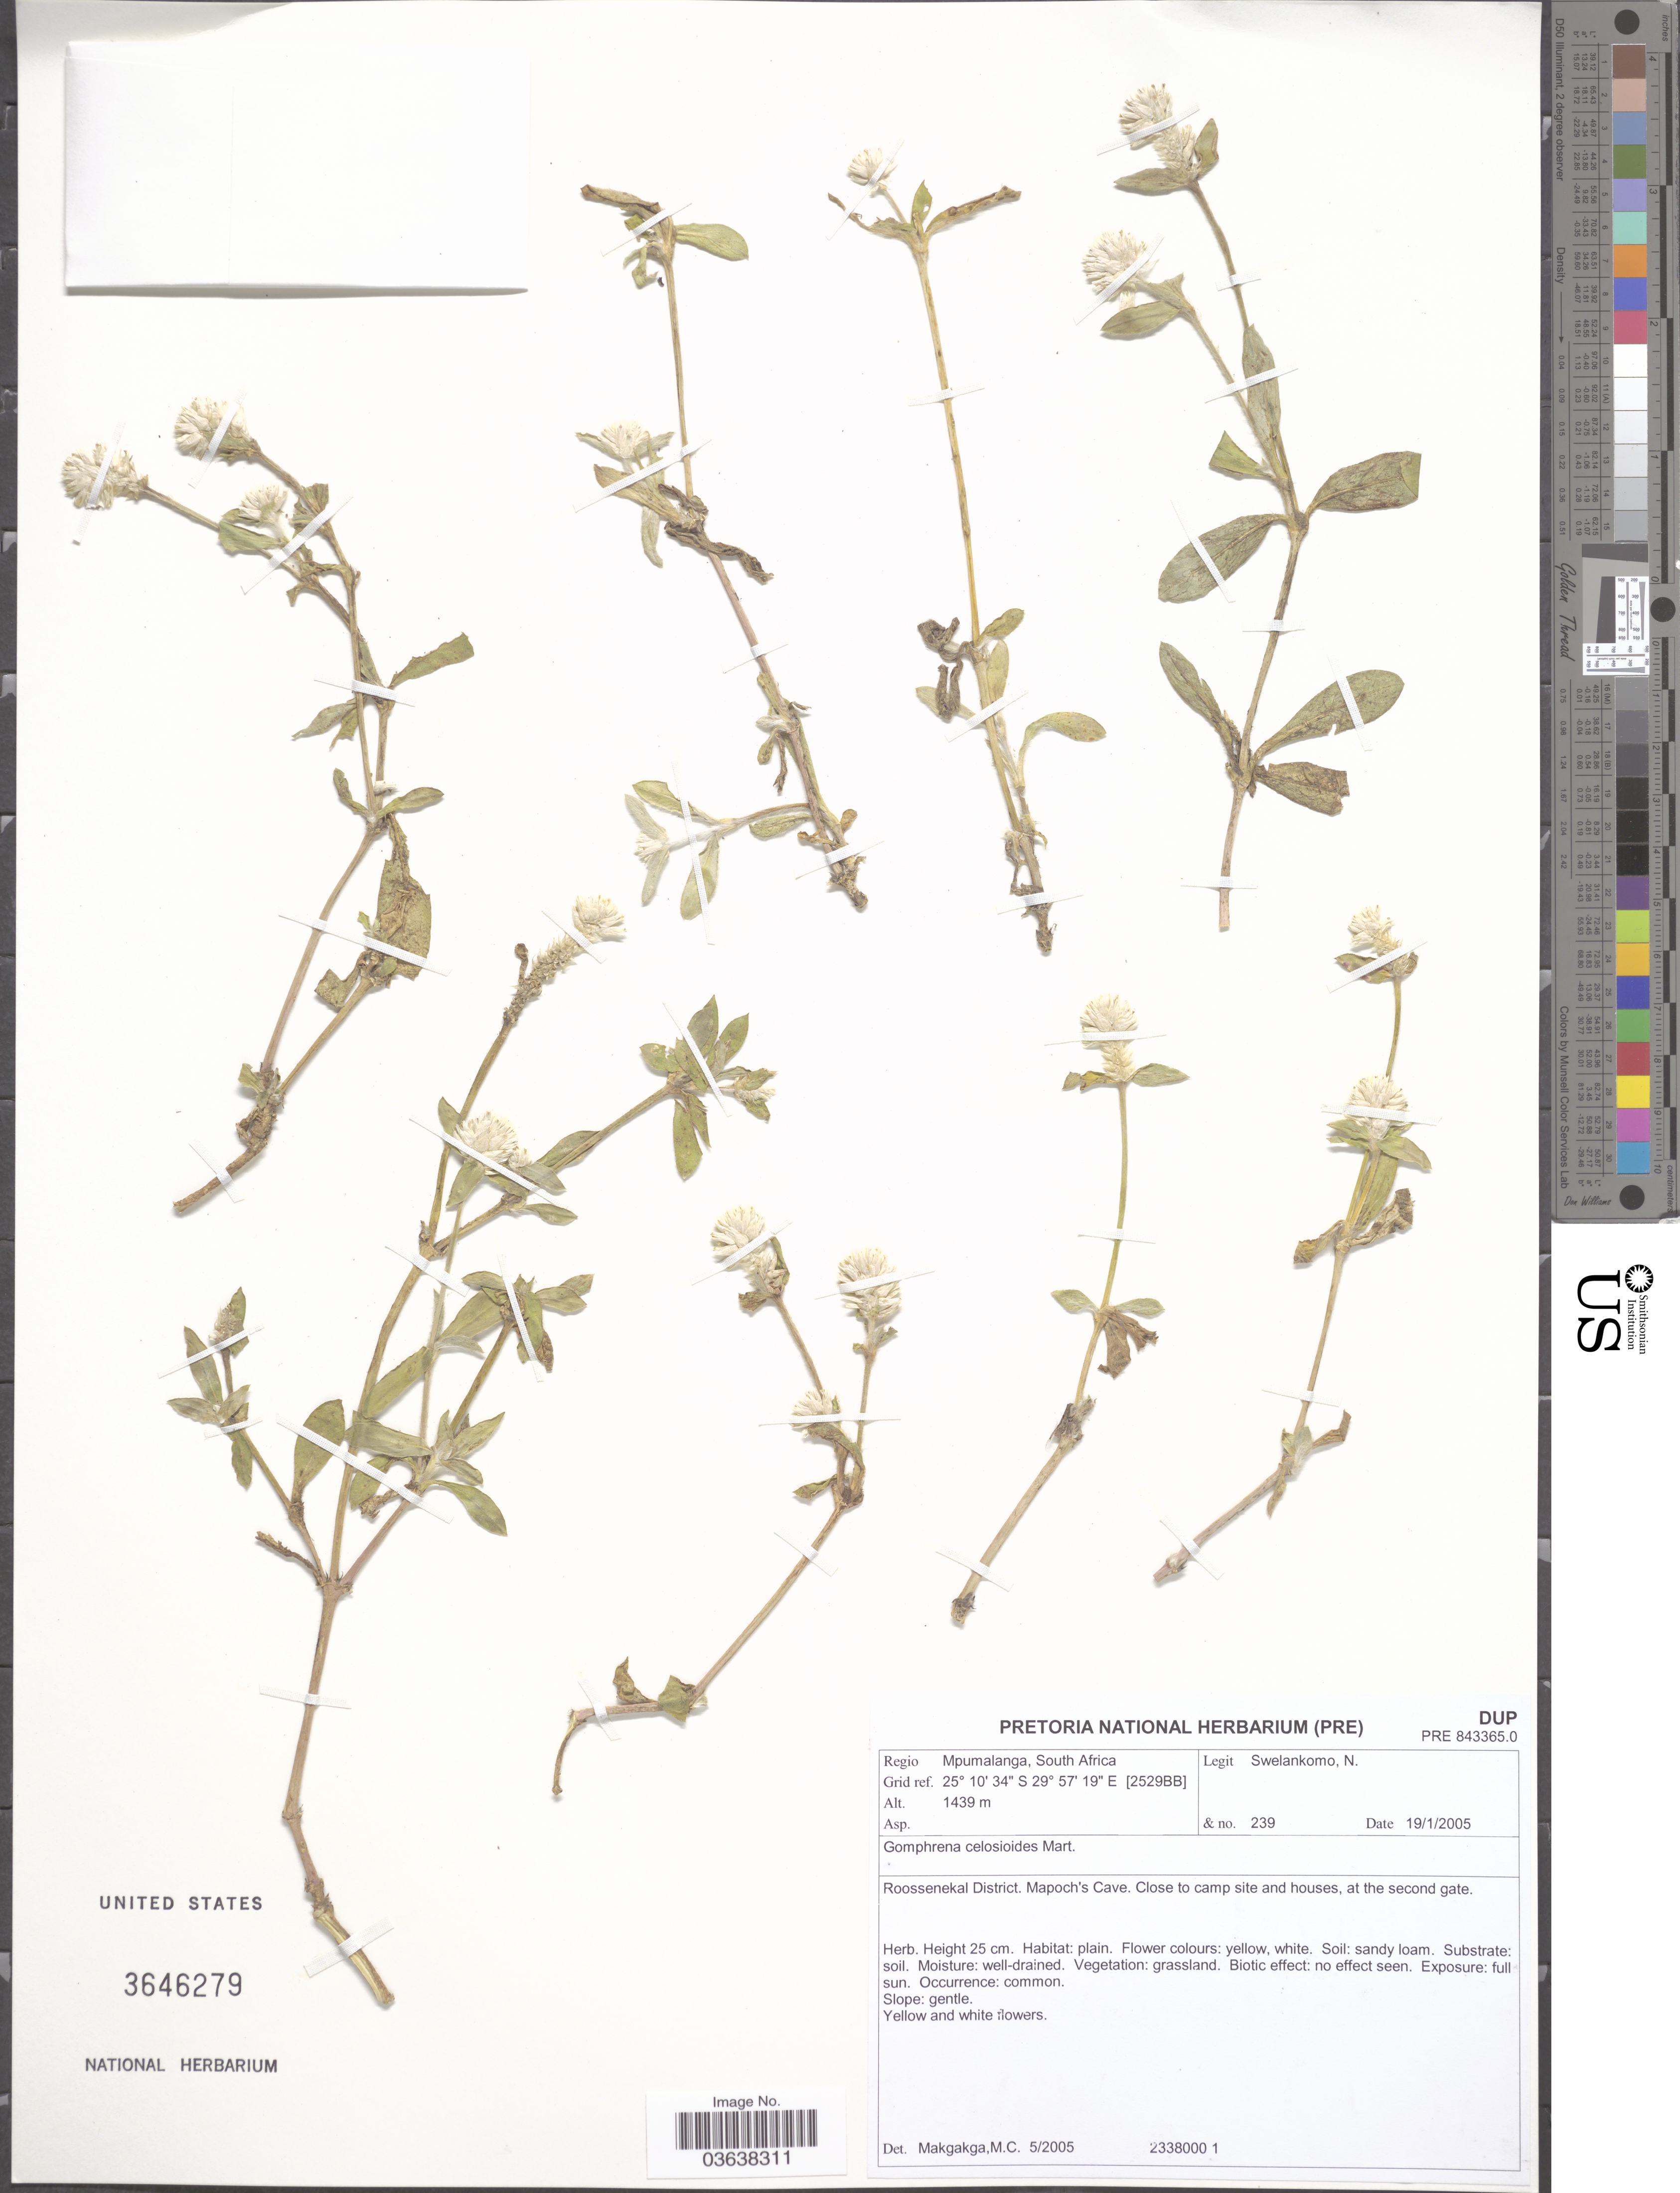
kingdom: Plantae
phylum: Tracheophyta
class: Magnoliopsida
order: Caryophyllales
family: Amaranthaceae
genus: Gomphrena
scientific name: Gomphrena celosioides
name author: Mart.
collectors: N. Swelankomo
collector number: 239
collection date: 2005-01-19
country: South Africa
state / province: Mpumalanga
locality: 2529BB. Roossenekal District. Mapoch's Cave. Close to camp site and houses, at the second gate.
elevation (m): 1439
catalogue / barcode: US 3646279